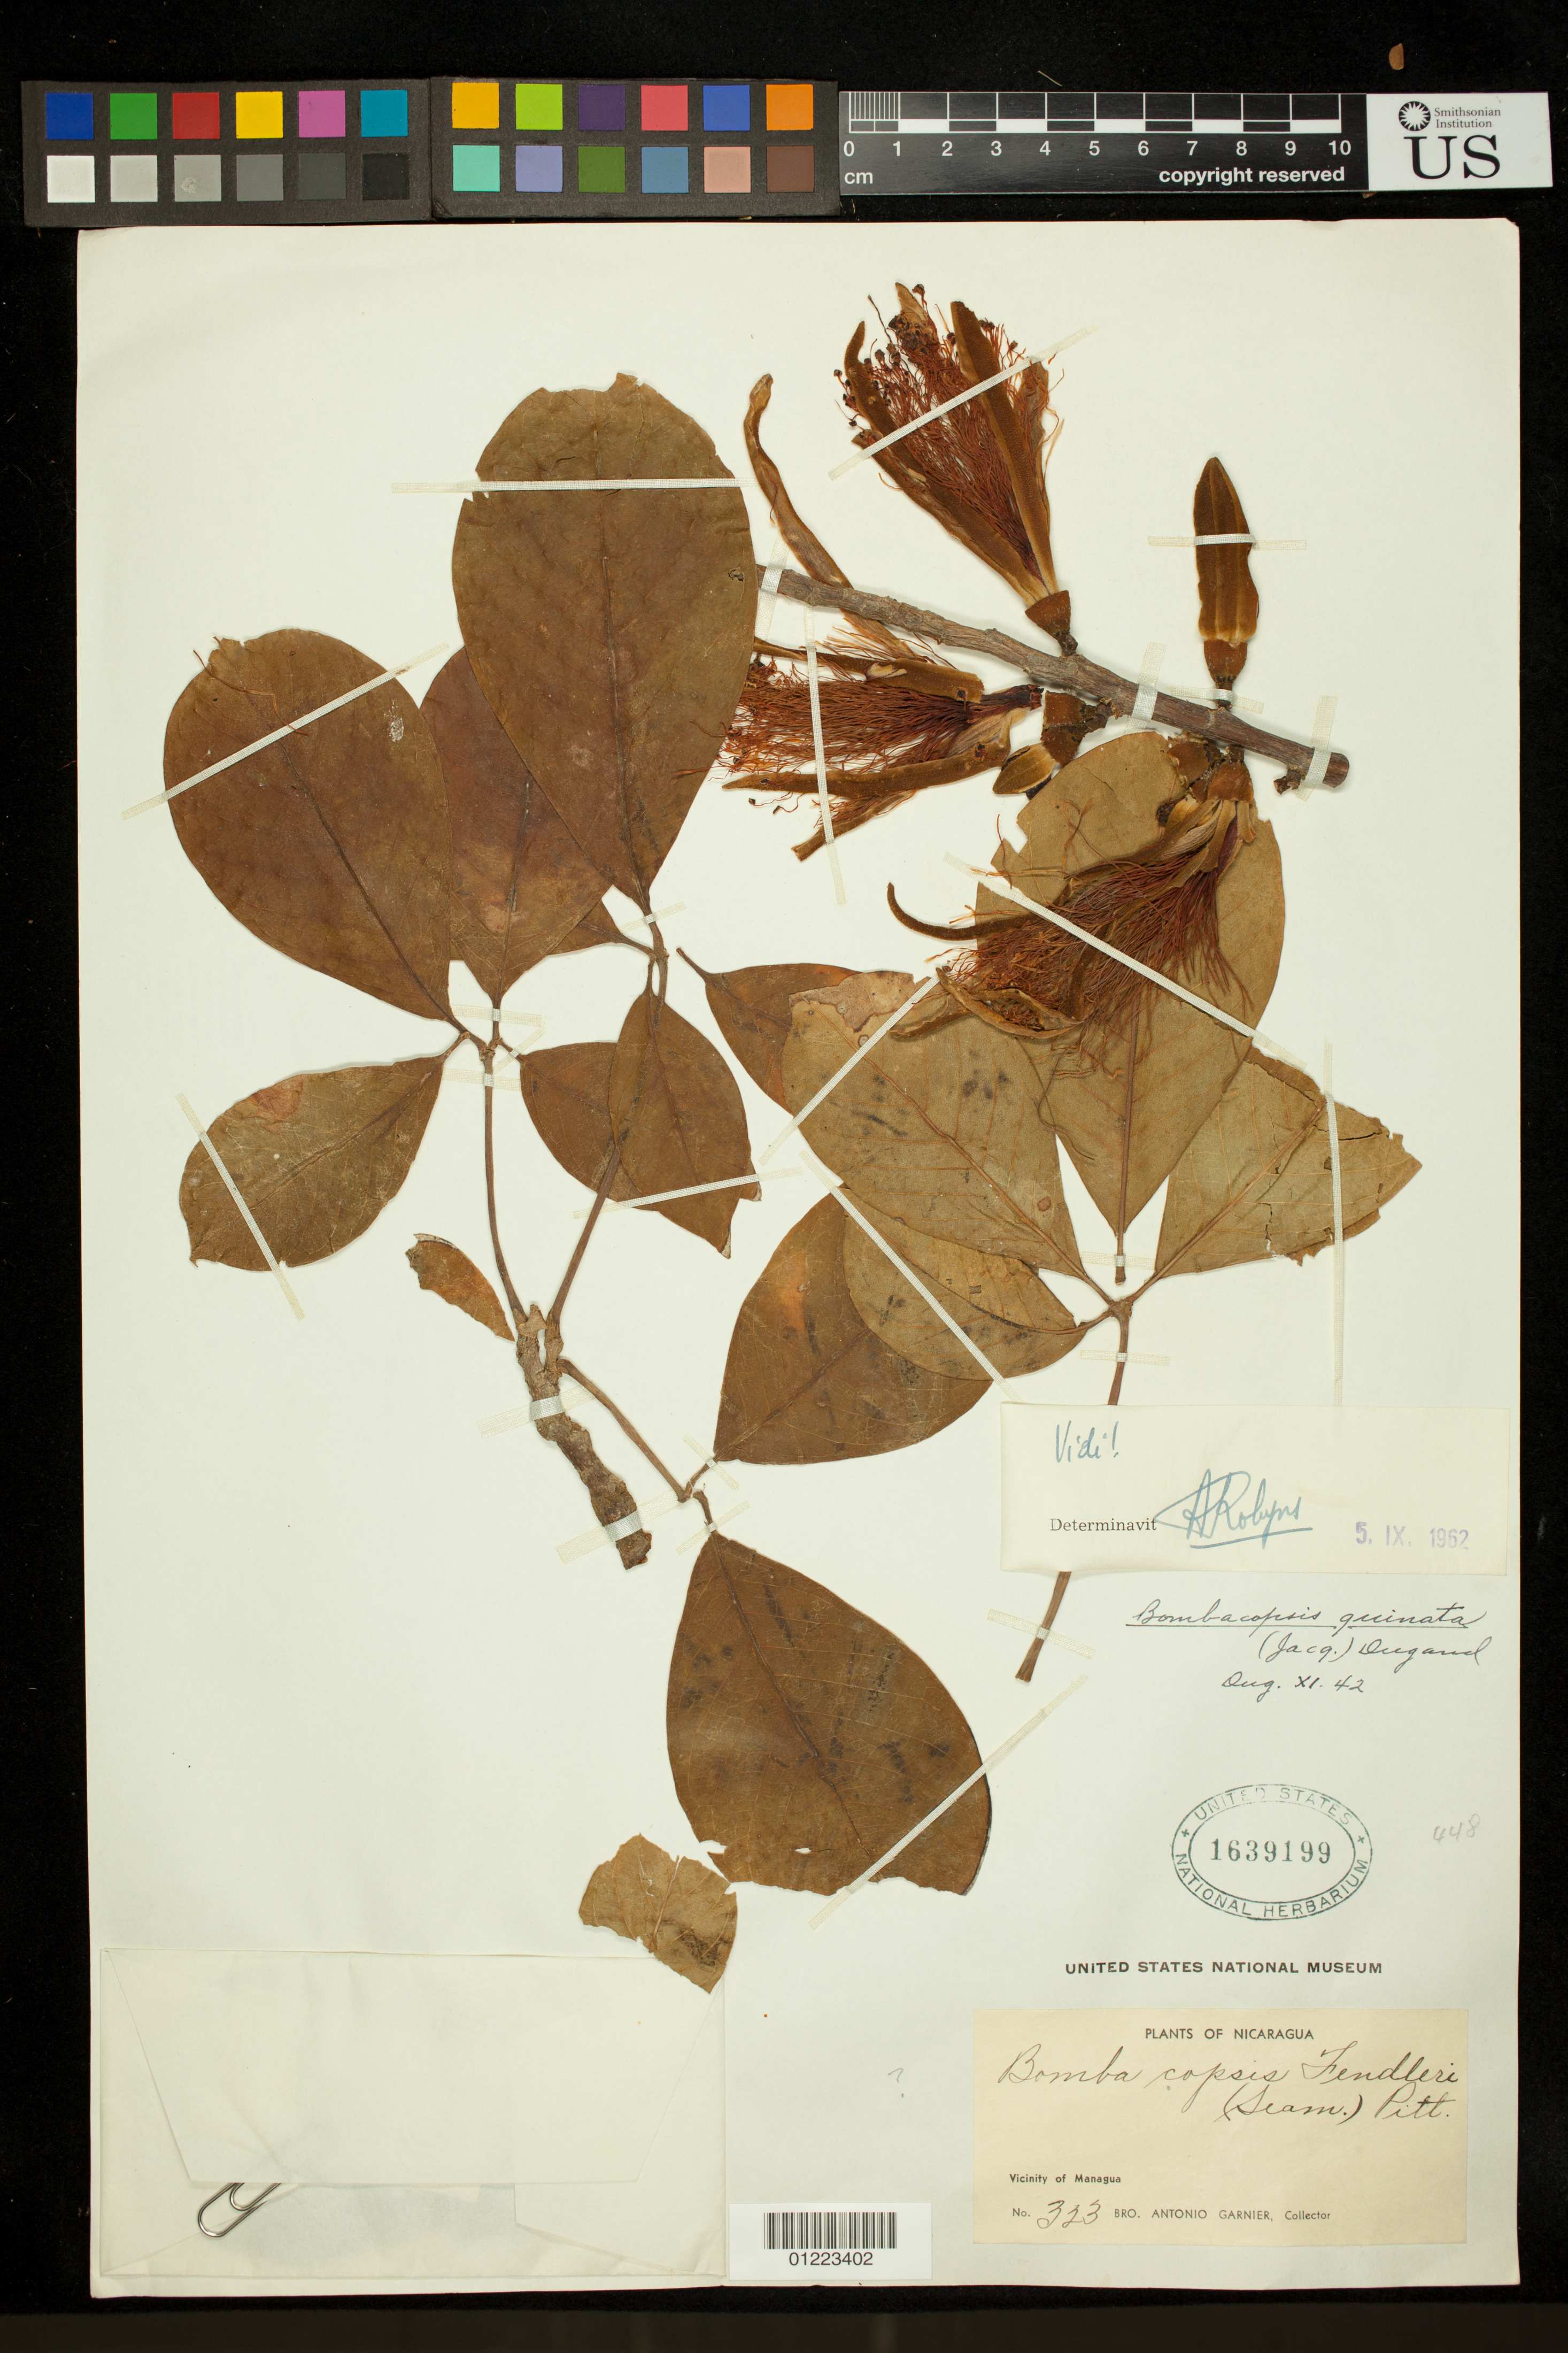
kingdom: Plantae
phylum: Tracheophyta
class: Magnoliopsida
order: Malvales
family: Malvaceae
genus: Pochota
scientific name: Pochota fendleri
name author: (Seem.) W.S. Alverson & M.C. Duarte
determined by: Dorr, L. J., (BOT), Smithsonian Institution - National Museum of Natural History (UNITED STATES)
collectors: Bro. A. Garnier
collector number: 323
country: Nicaragua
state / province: Managua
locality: Vicinity of Managua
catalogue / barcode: US 1639199